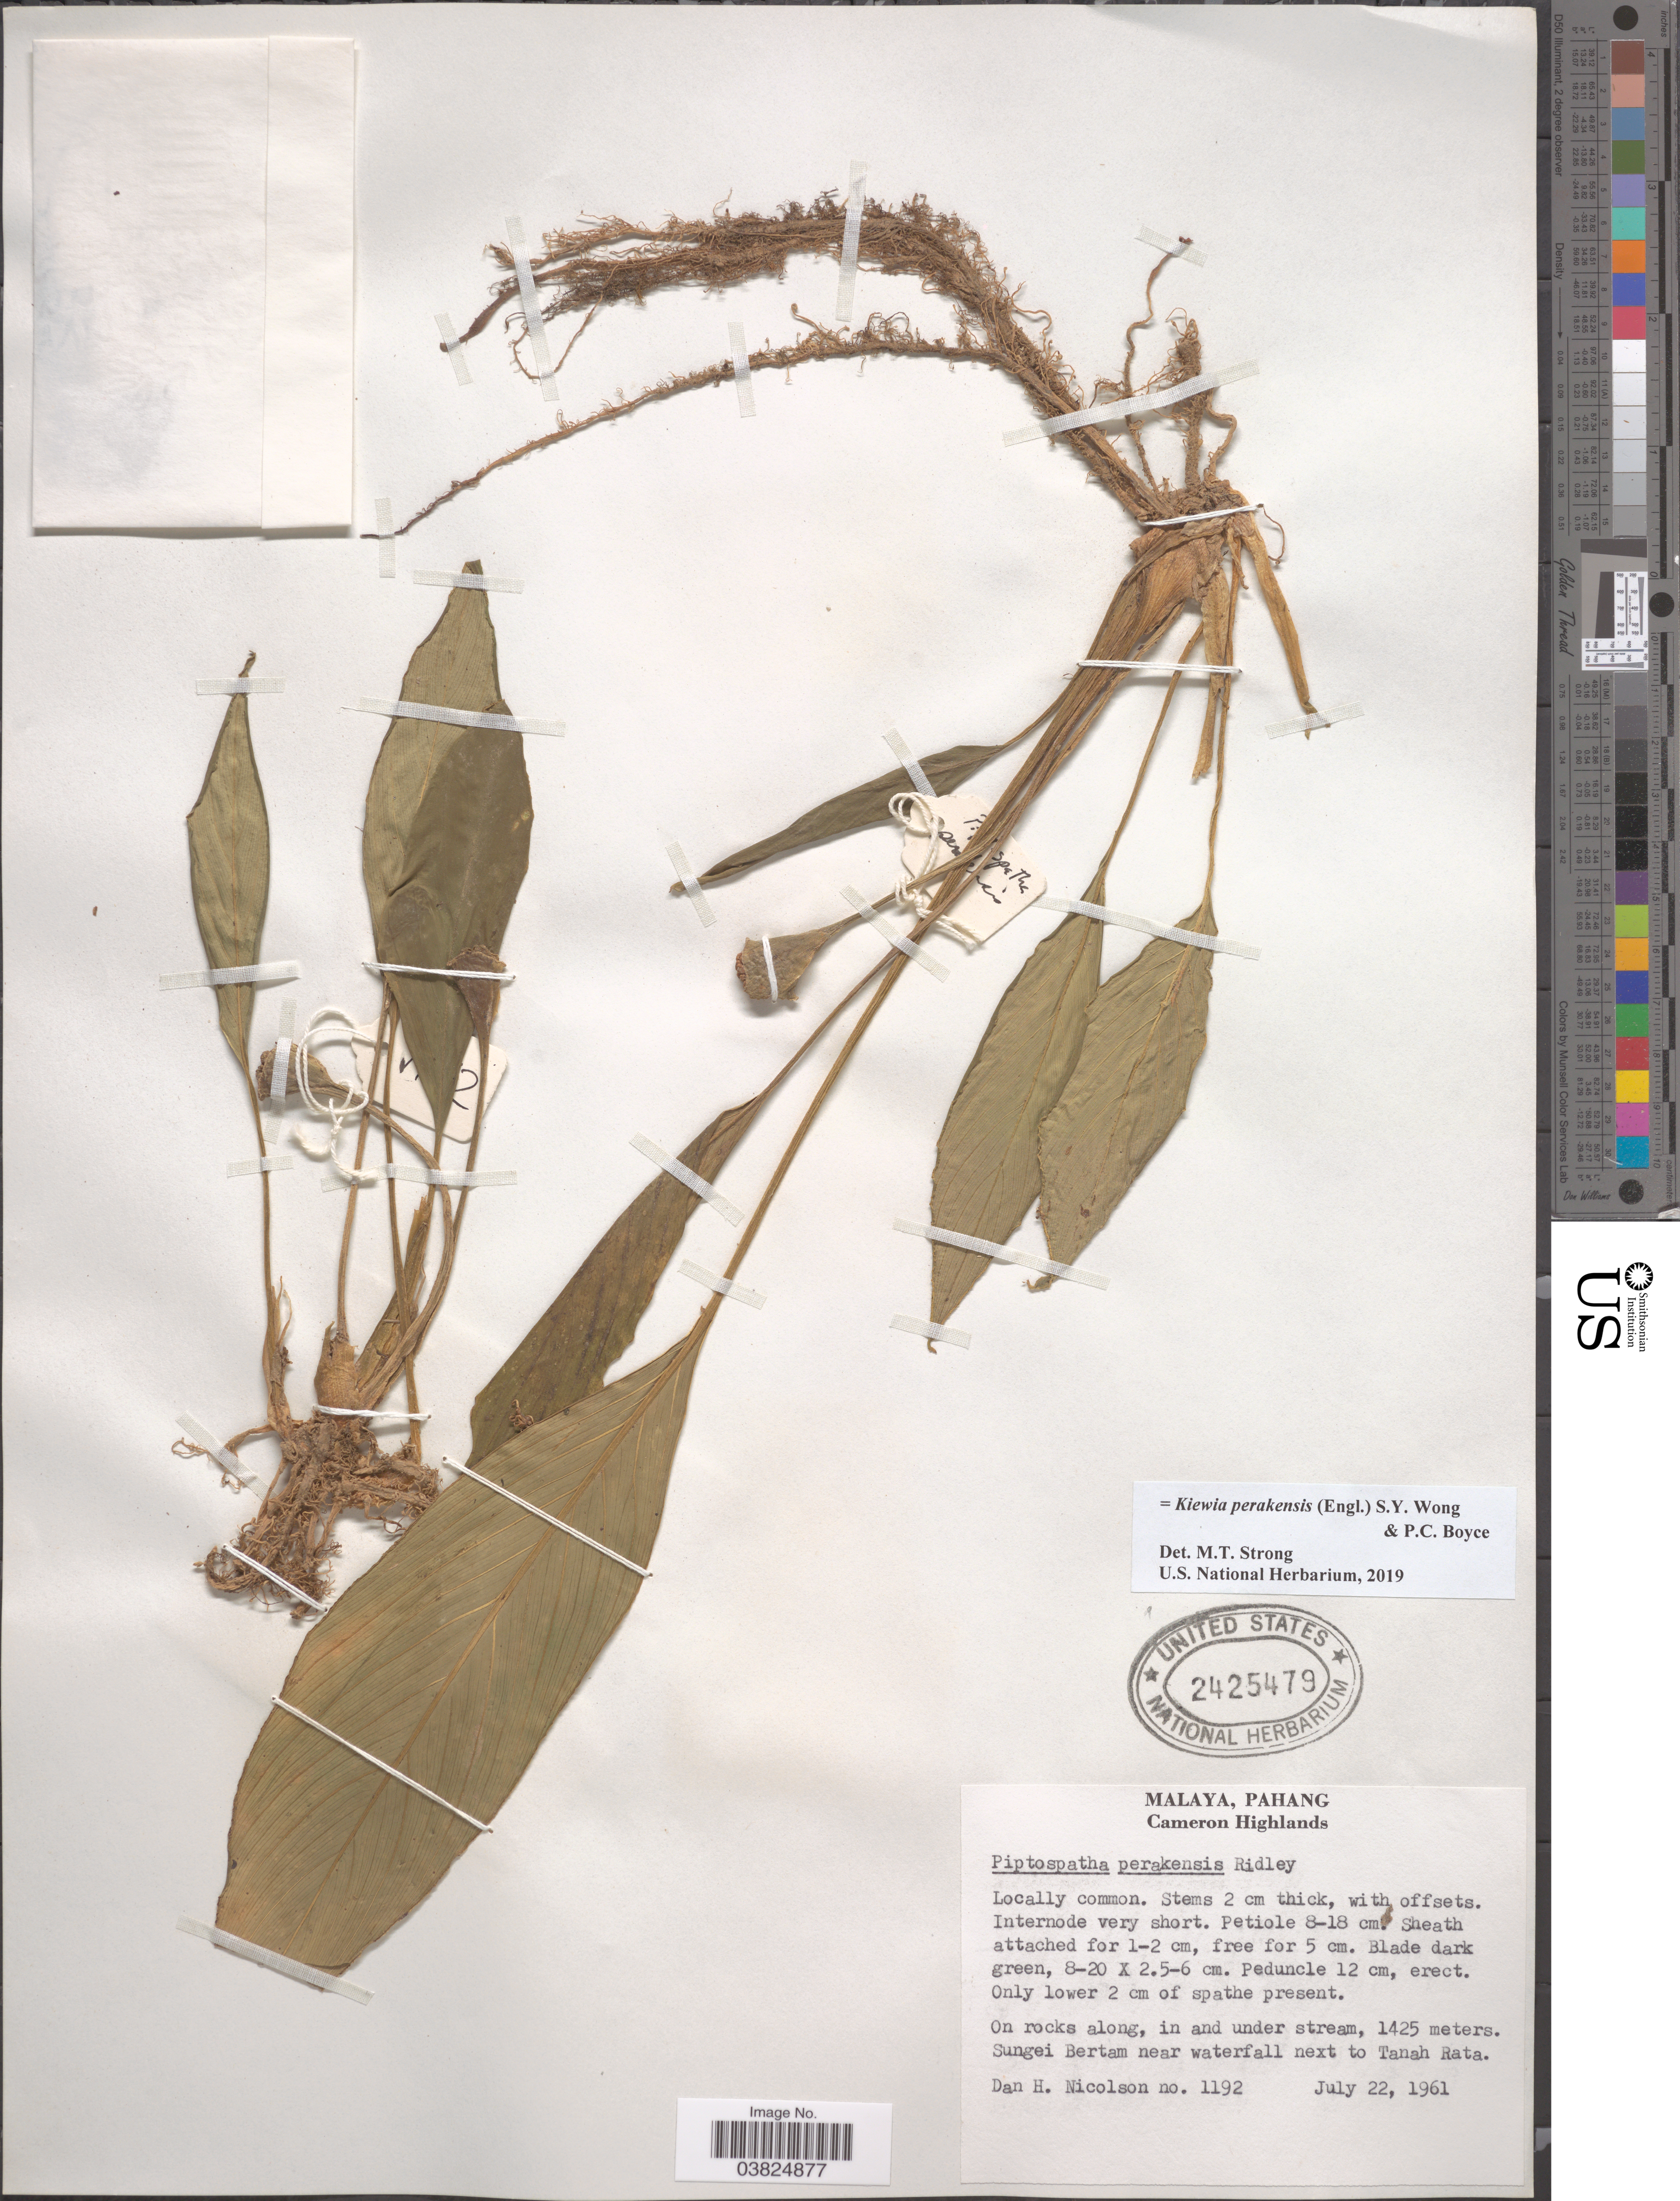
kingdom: Plantae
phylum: Tracheophyta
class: Liliopsida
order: Alismatales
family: Araceae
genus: Kiewia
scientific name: Kiewia perakensis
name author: (Engl.) S.Y. Wong & P.C. Boyce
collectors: D. H. Nicolson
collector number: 1192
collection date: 1961-07-22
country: Malaysia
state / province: Pahang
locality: Cameron Highlands. Sungei Bertam near waterfall next to Tanah Rata.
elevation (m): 1425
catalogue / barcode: US 2425479